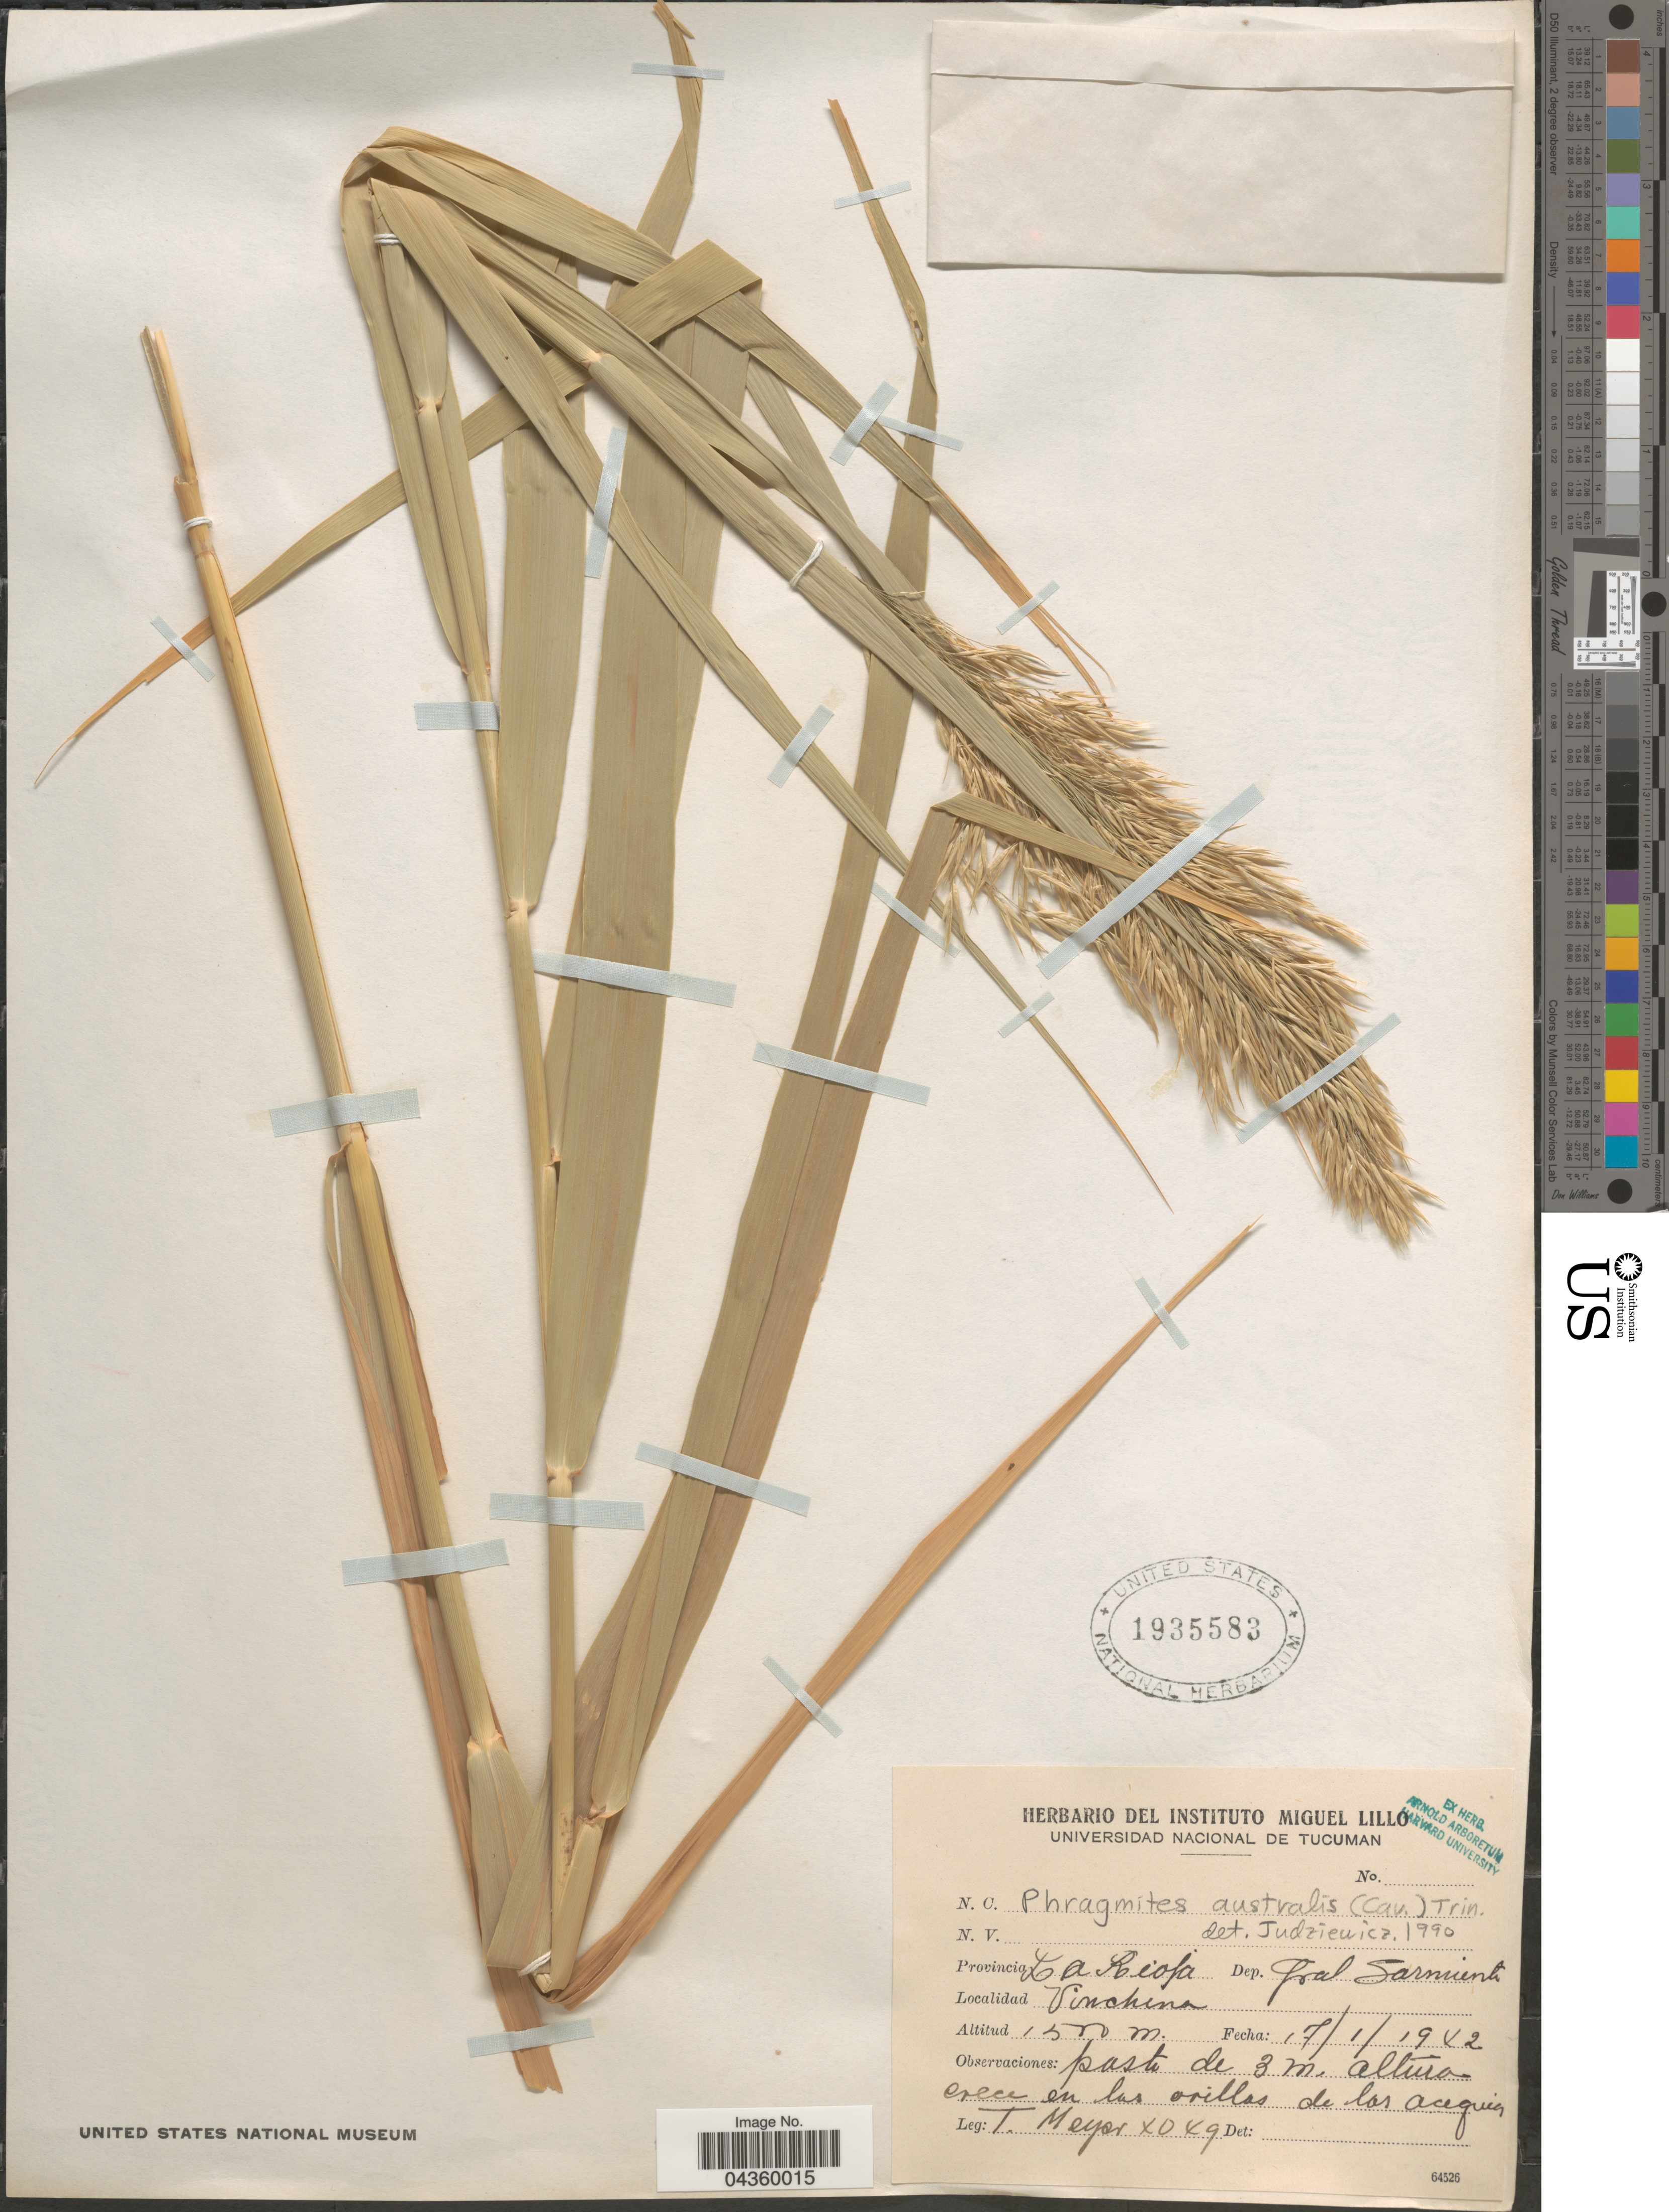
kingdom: Plantae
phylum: Tracheophyta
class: Liliopsida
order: Poales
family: Poaceae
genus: Phragmites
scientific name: Phragmites australis subsp. americanus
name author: Saltonstall & et al.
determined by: Soreng, Robert J., Research Associate (BOT), Smithsonian Institution - National Museum of Natural History (UNITED STATES)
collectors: T. Meyer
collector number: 4049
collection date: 1942-01-17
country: Argentina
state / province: La Rioja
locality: Dep. Fral Sarmiento. Vichina.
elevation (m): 1500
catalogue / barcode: US 1935583